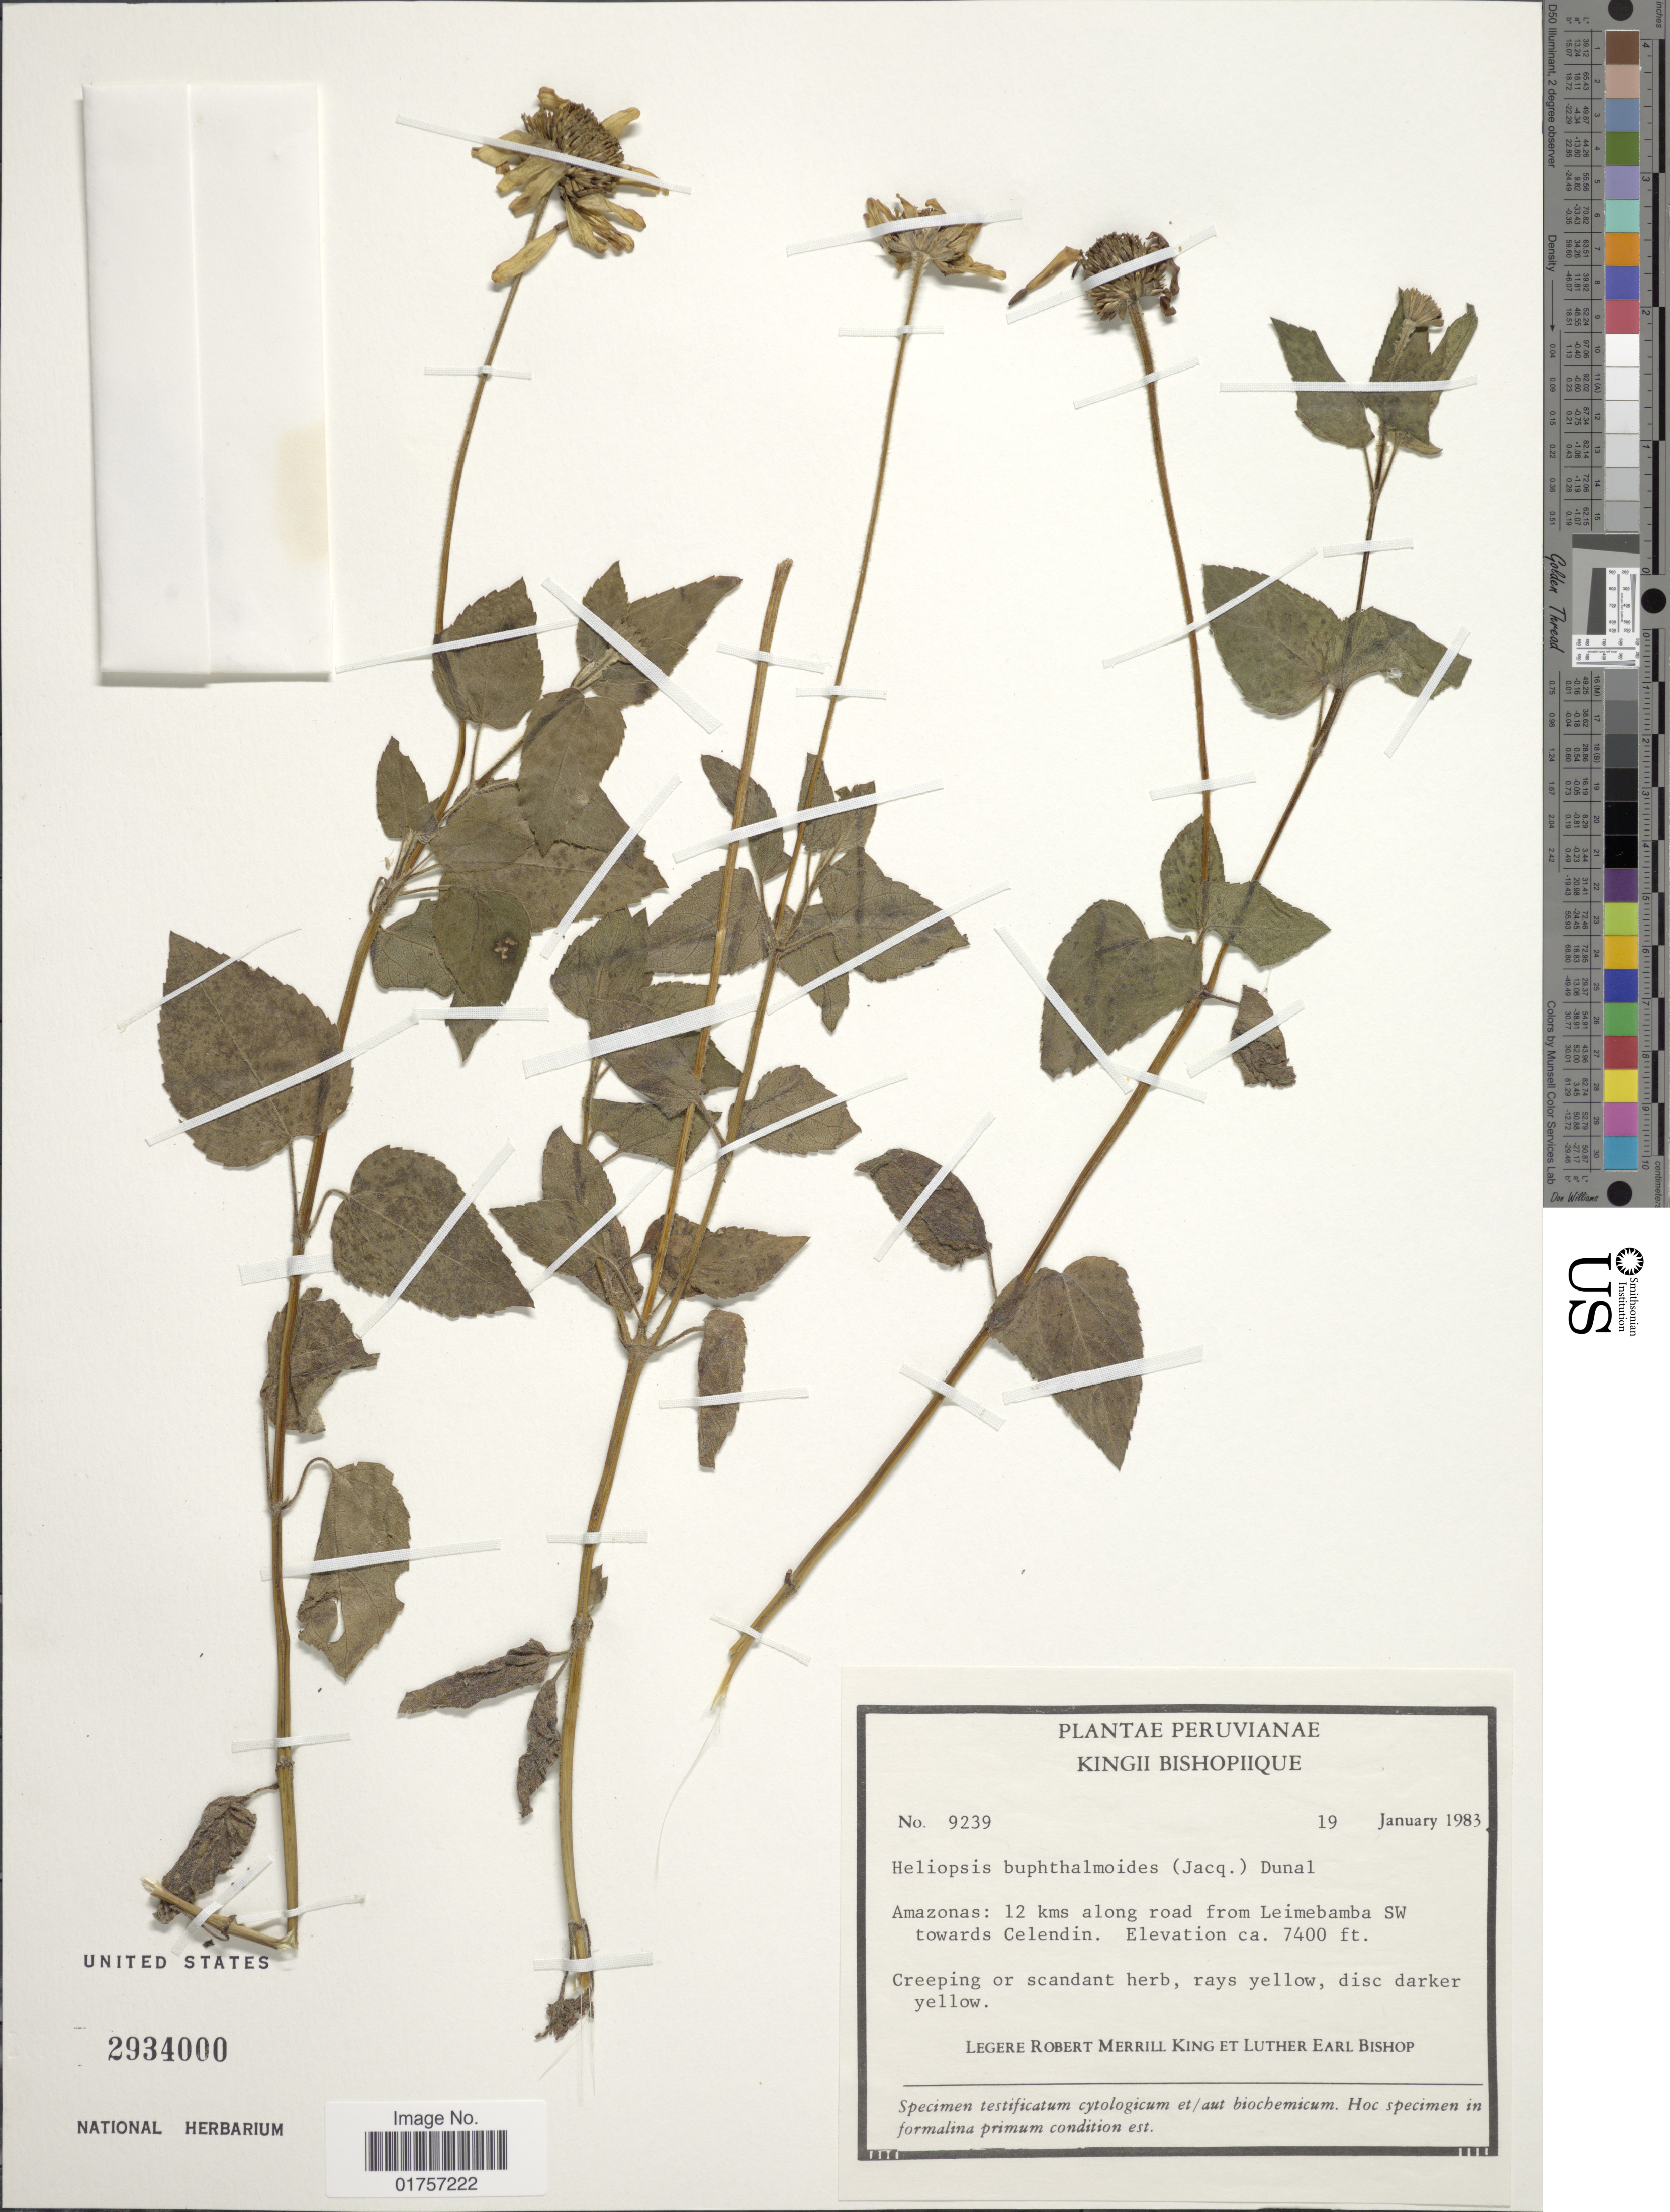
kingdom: Plantae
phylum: Tracheophyta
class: Magnoliopsida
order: Asterales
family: Asteraceae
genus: Heliopsis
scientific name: Heliopsis buphthalmoides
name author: (Jacq.) Dunal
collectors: R. M. King & L. E. Bishop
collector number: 9239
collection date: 1983-01-19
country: Peru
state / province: Amazonas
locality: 12 kms along road from Leimebamba SW towards Celendin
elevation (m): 2256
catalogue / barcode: US 2934000